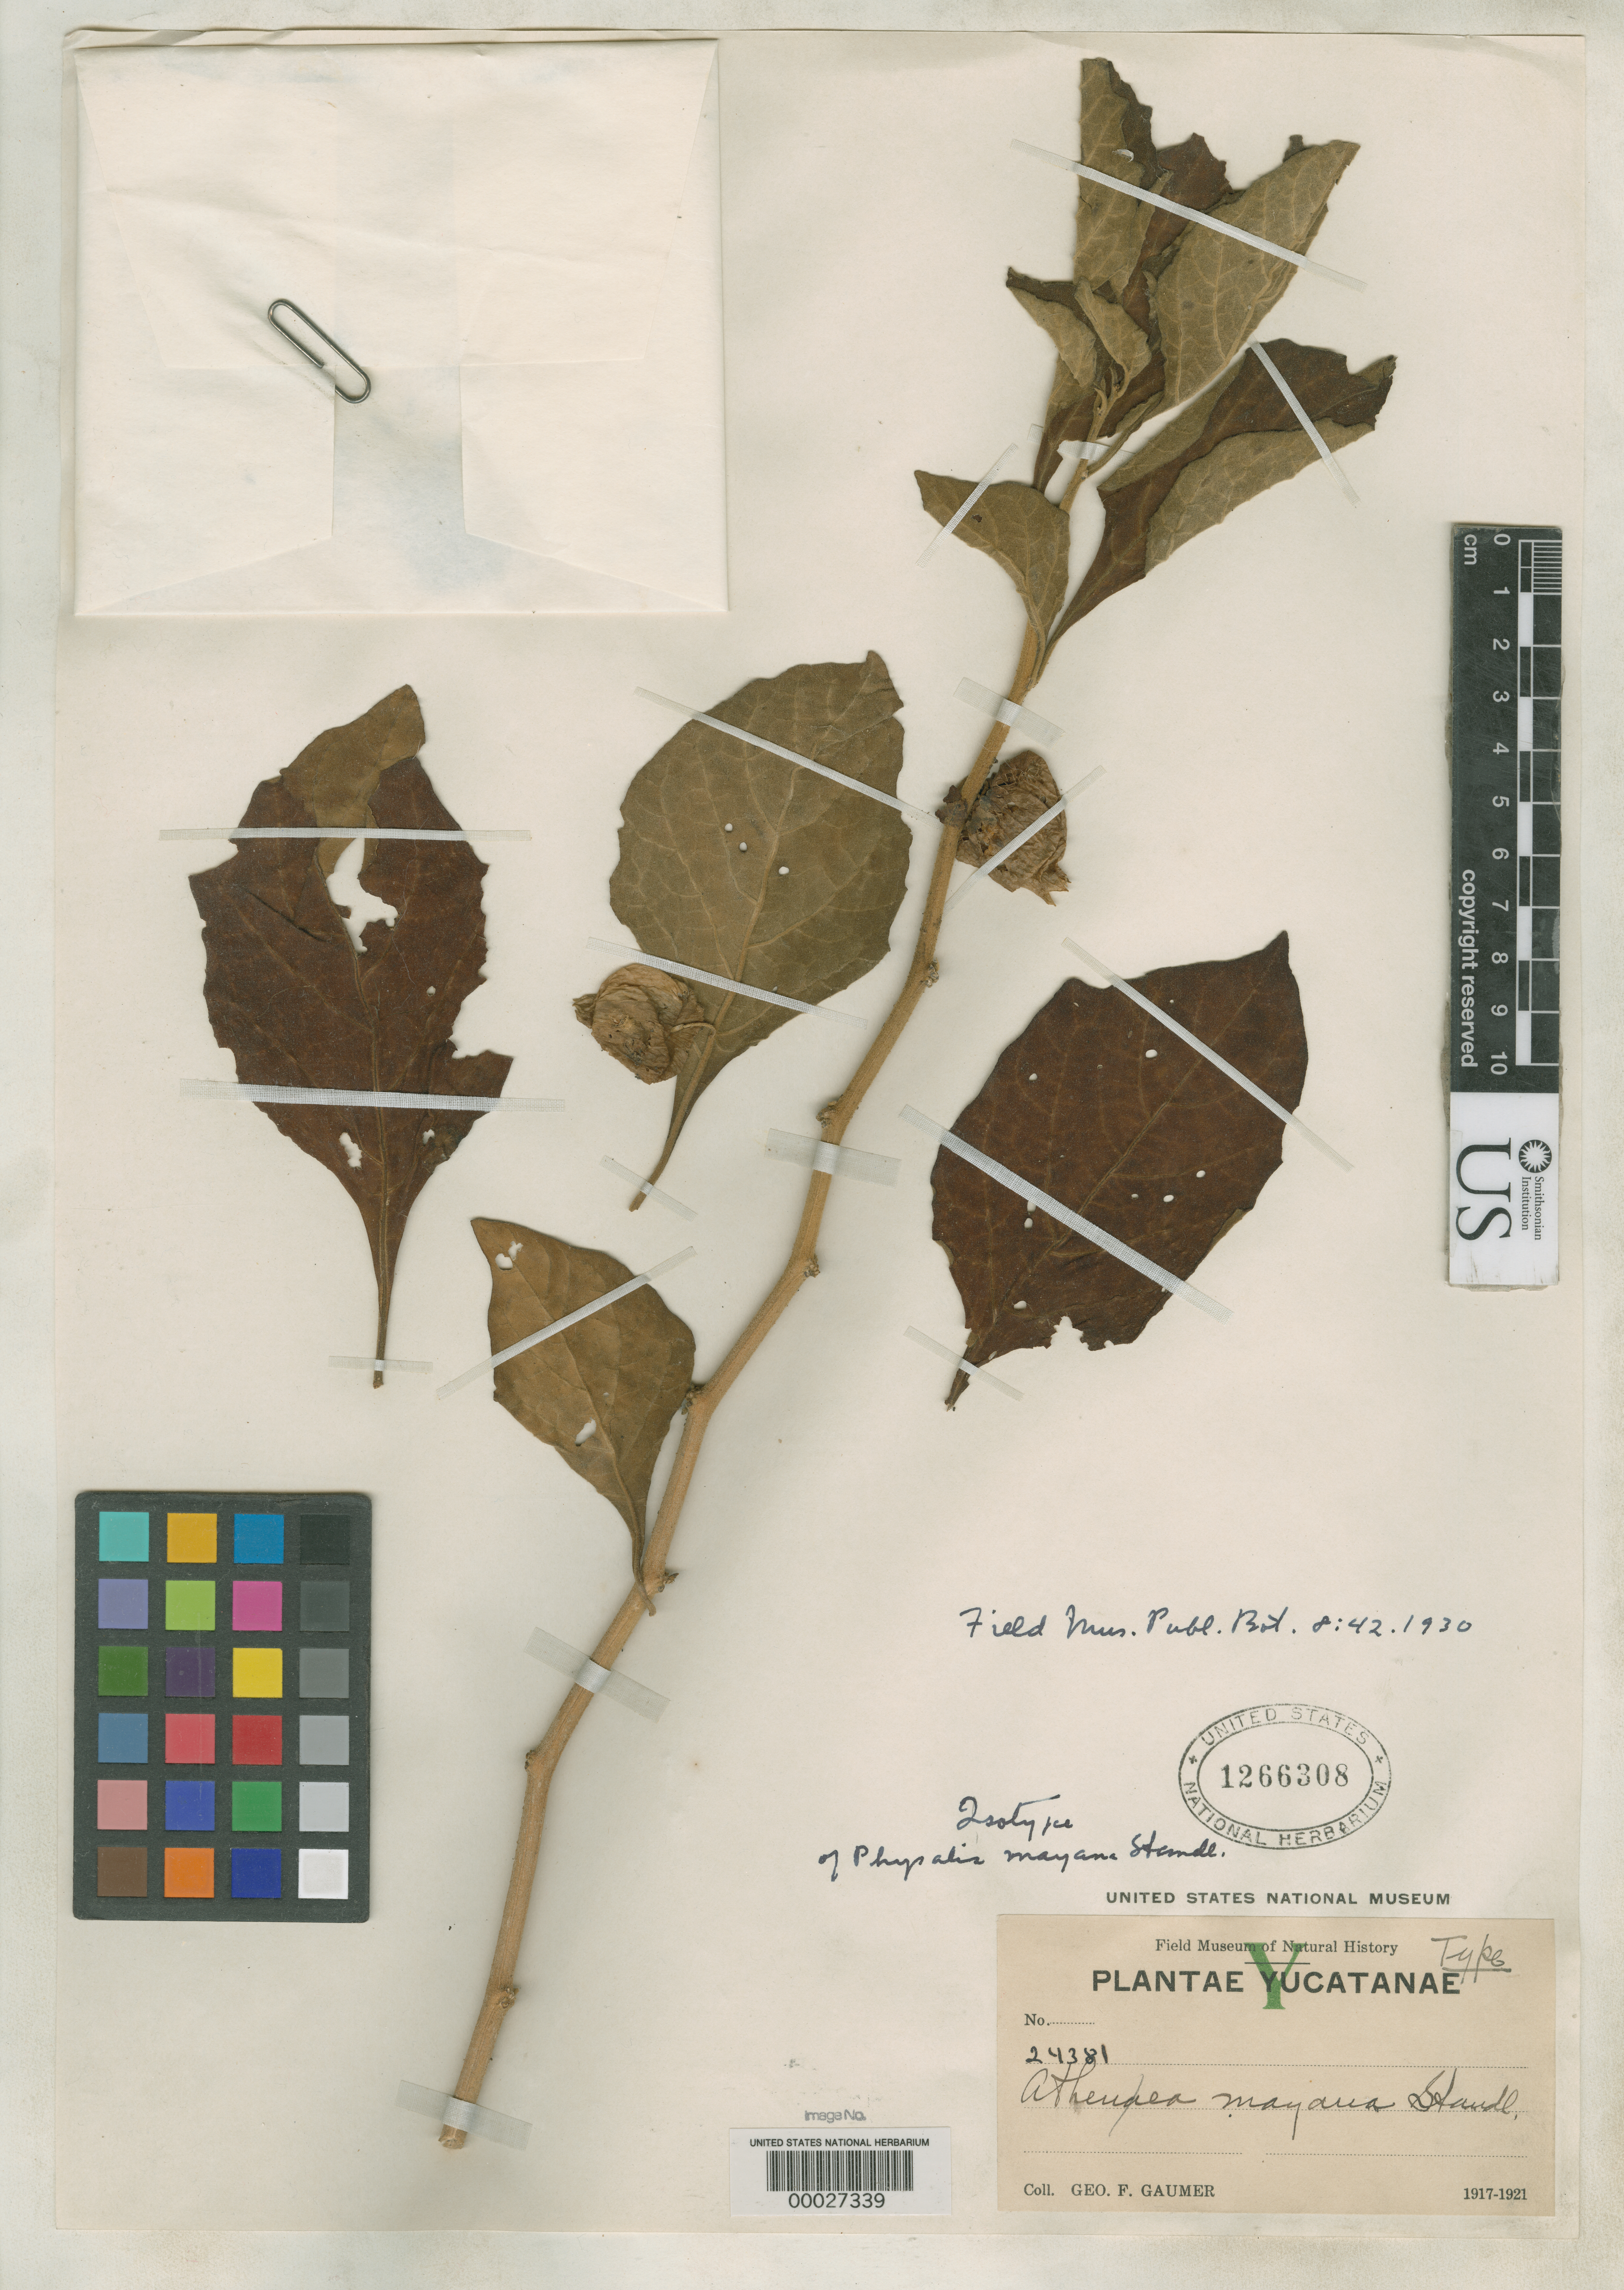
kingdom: Plantae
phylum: Tracheophyta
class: Magnoliopsida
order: Solanales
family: Solanaceae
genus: Physalis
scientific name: Physalis mayana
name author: Standl.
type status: Isotype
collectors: G. F. Gaumer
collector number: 24381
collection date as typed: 1917 to -- --- 1921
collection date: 1917/1921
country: Mexico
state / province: Yucatán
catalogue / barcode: US 1266308